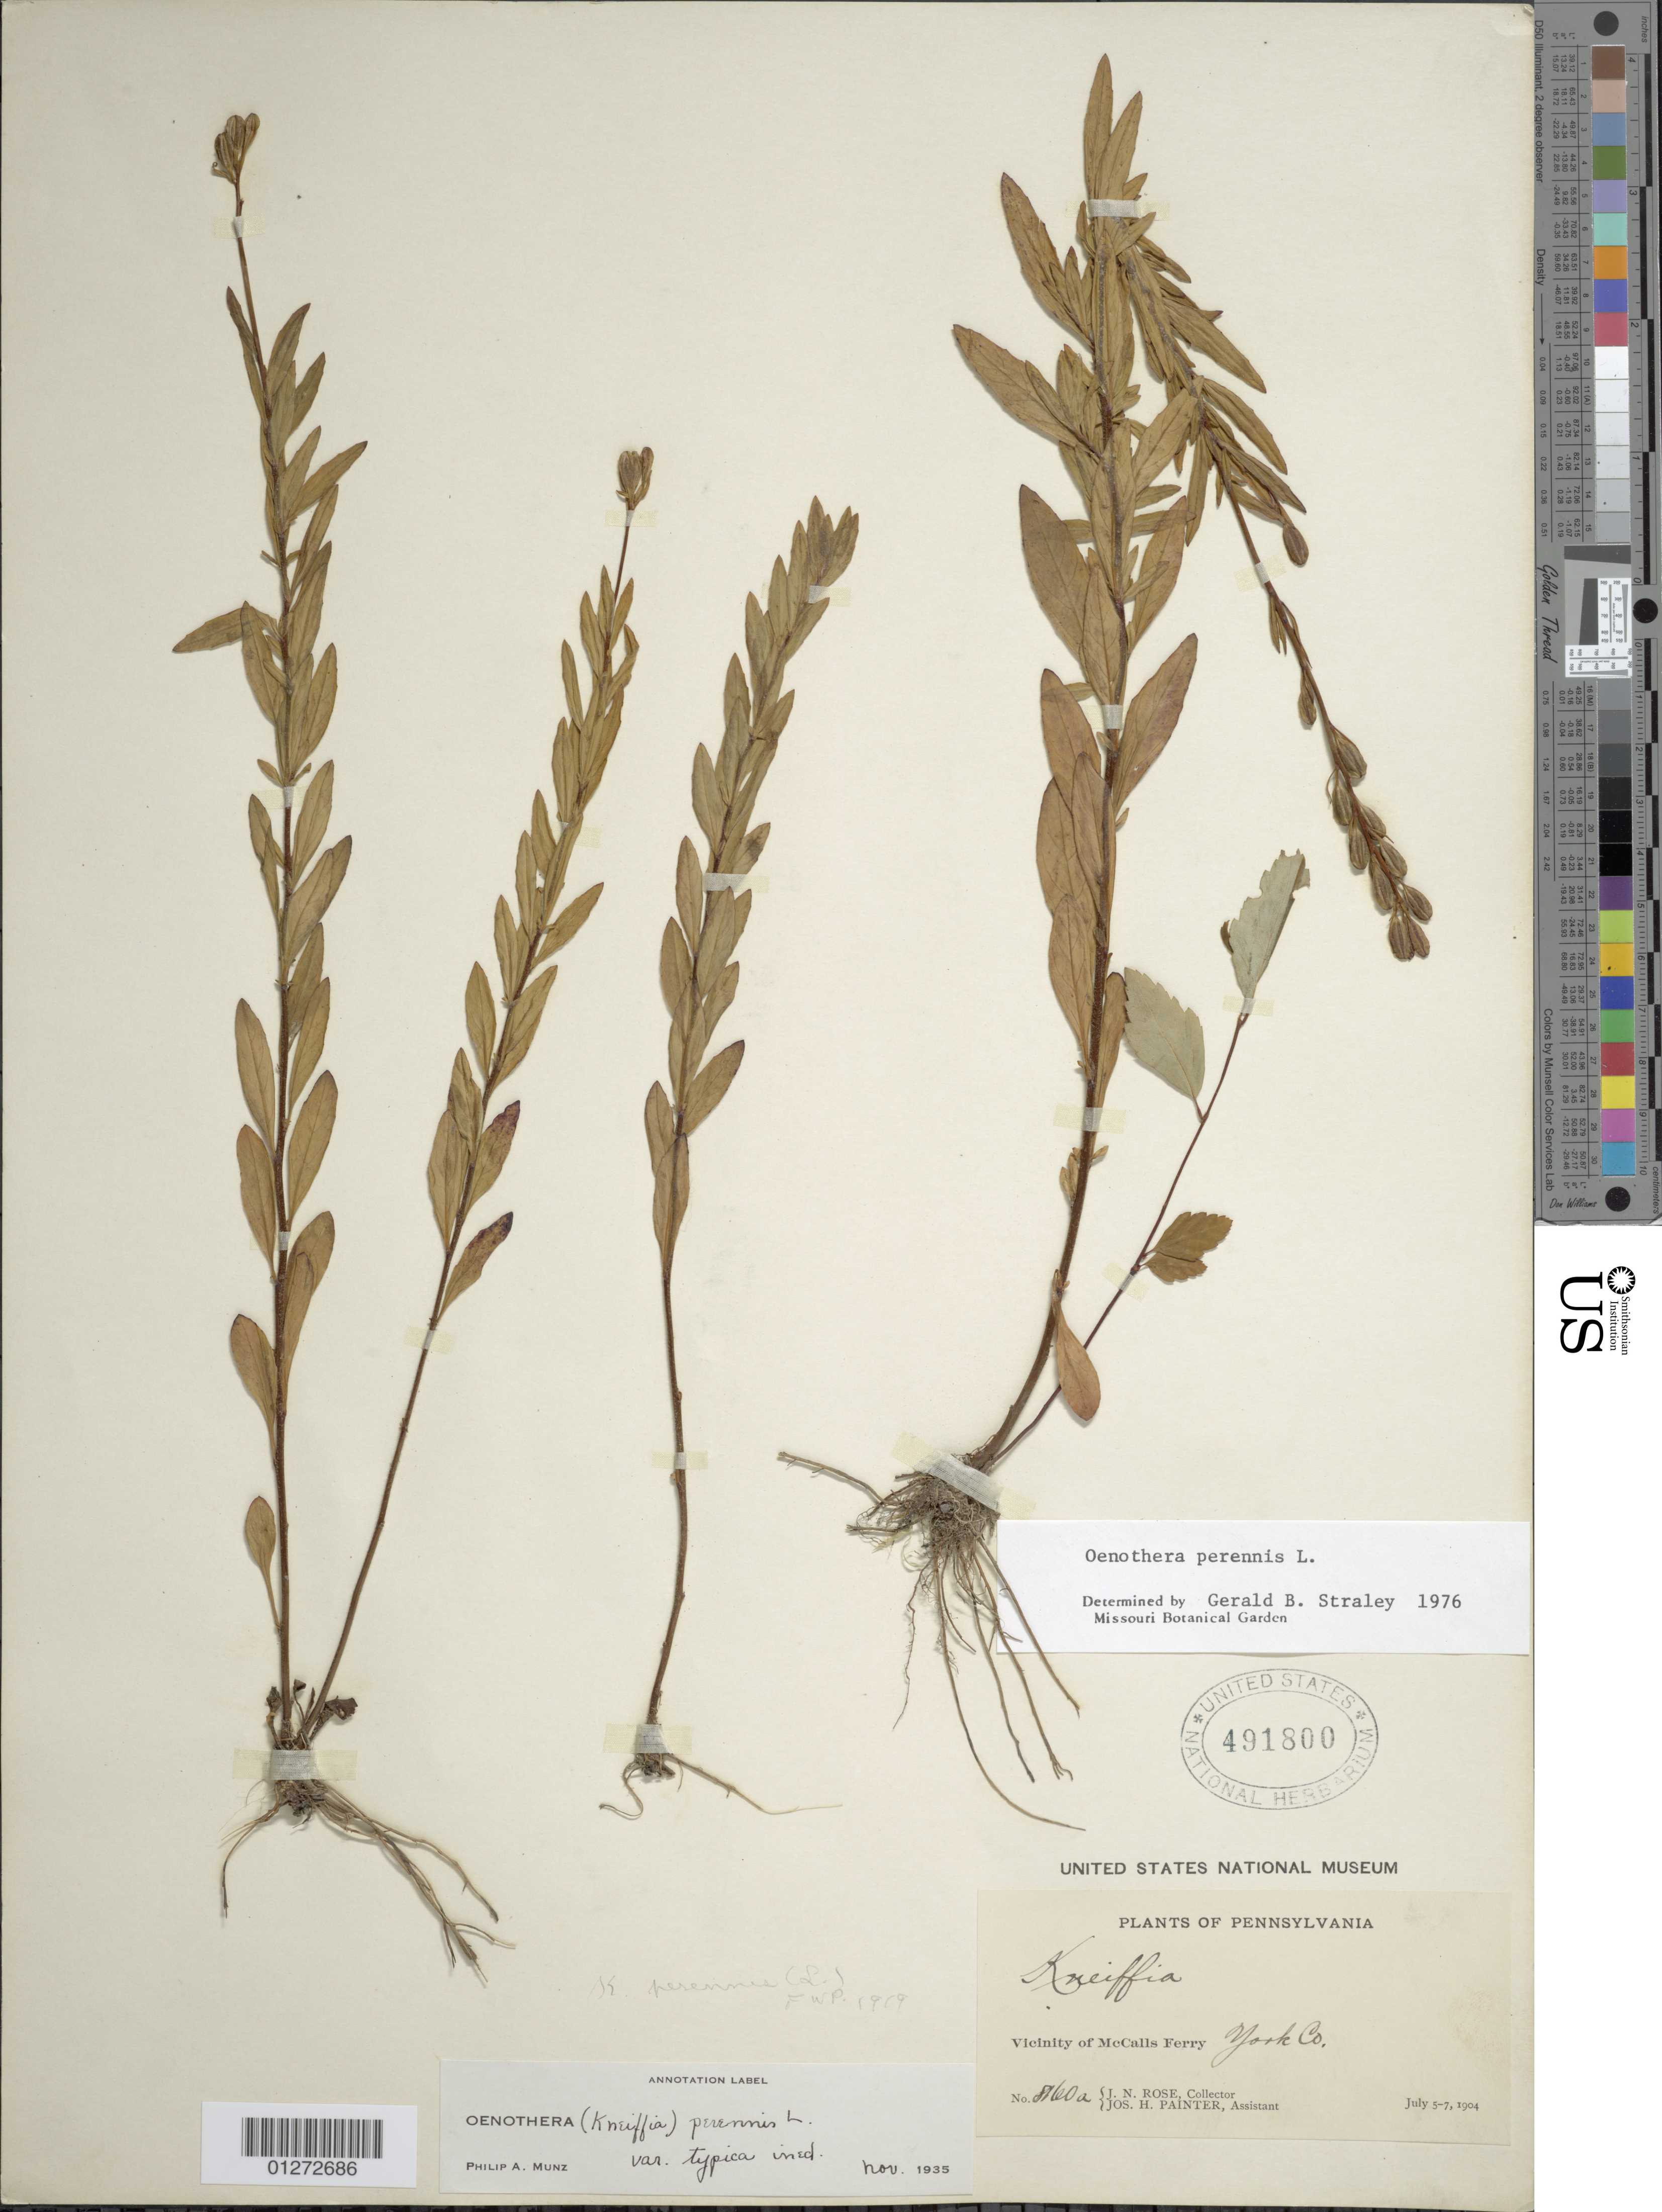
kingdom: Plantae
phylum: Tracheophyta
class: Magnoliopsida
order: Myrtales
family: Onagraceae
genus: Oenothera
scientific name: Oenothera perennis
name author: L.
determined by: Straley, G. B.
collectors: J. N. Rose & J. H. Painter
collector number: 8160a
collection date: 1904-07-05/1904-07-07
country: United States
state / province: Pennsylvania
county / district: York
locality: Vicinity of McCalls Ferry.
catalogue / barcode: US 491800